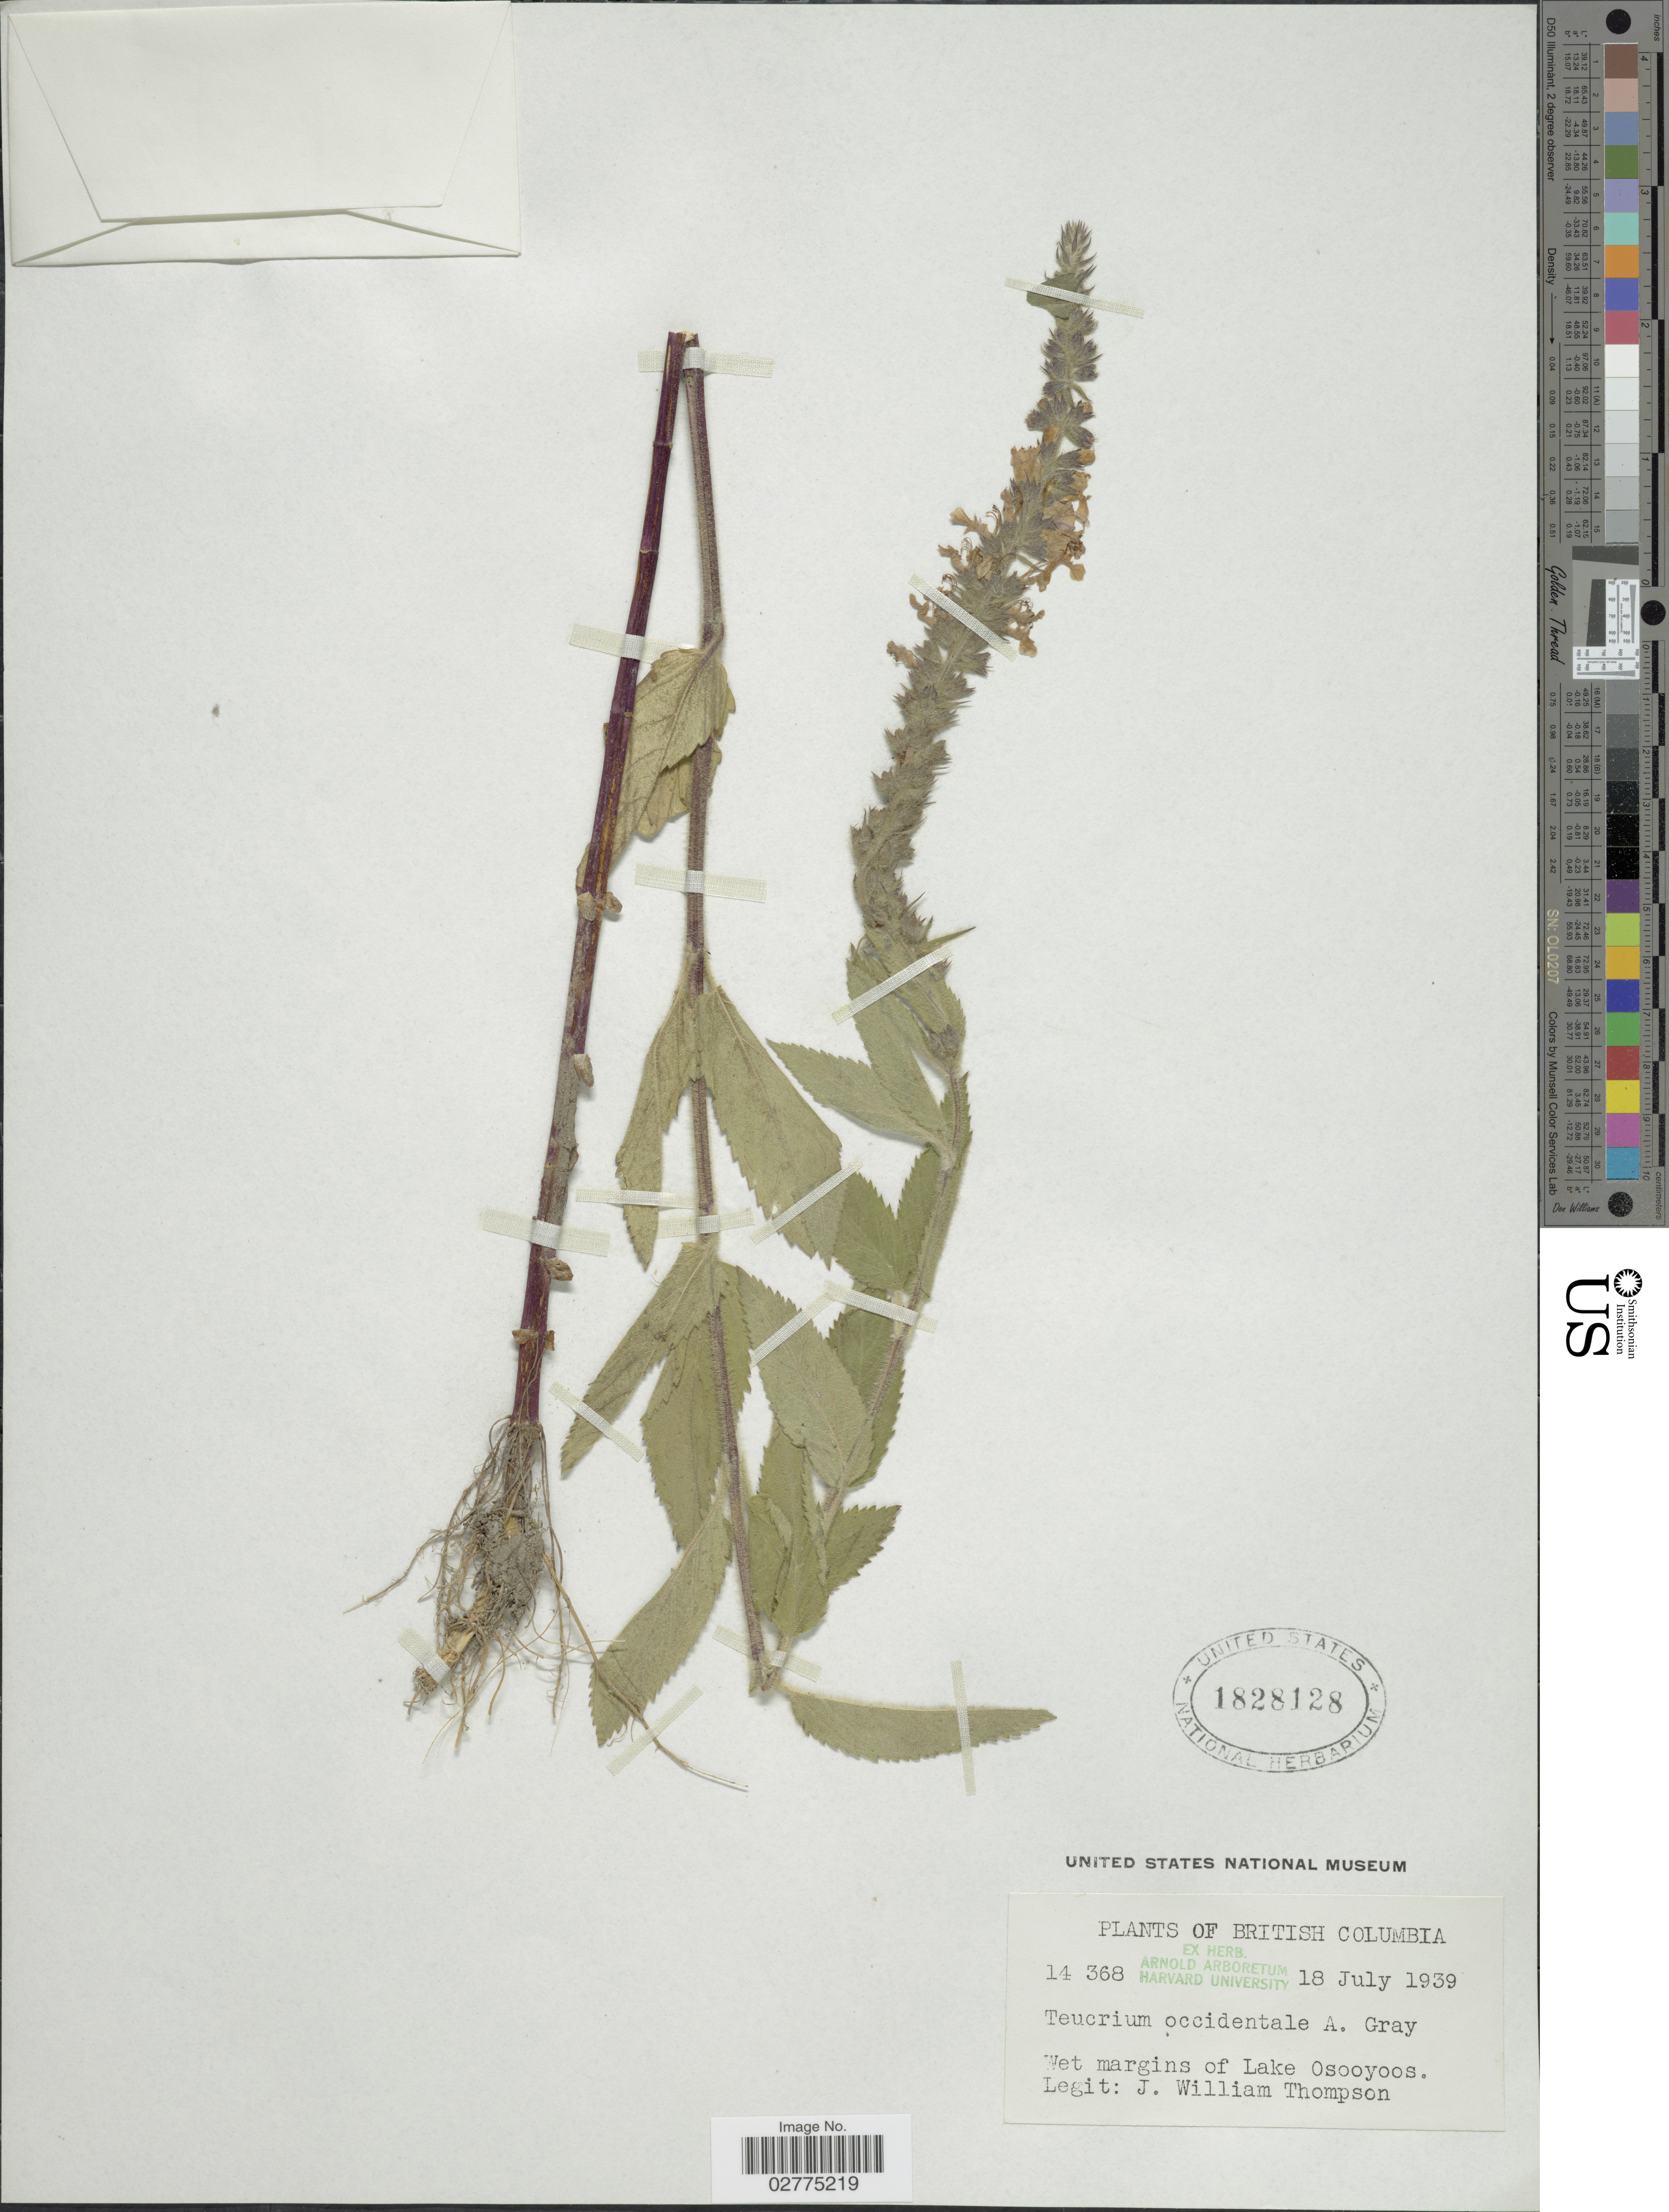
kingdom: Plantae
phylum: Tracheophyta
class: Magnoliopsida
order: Lamiales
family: Lamiaceae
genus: Teucrium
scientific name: Teucrium canadense var. occidentale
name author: (A. Gray) E. M. McClint. & Epling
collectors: J. W. Thompson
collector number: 14368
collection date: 1939-07-18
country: Canada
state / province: British Columbia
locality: Wet margins of Lake Osooyoos.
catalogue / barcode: US 1828128